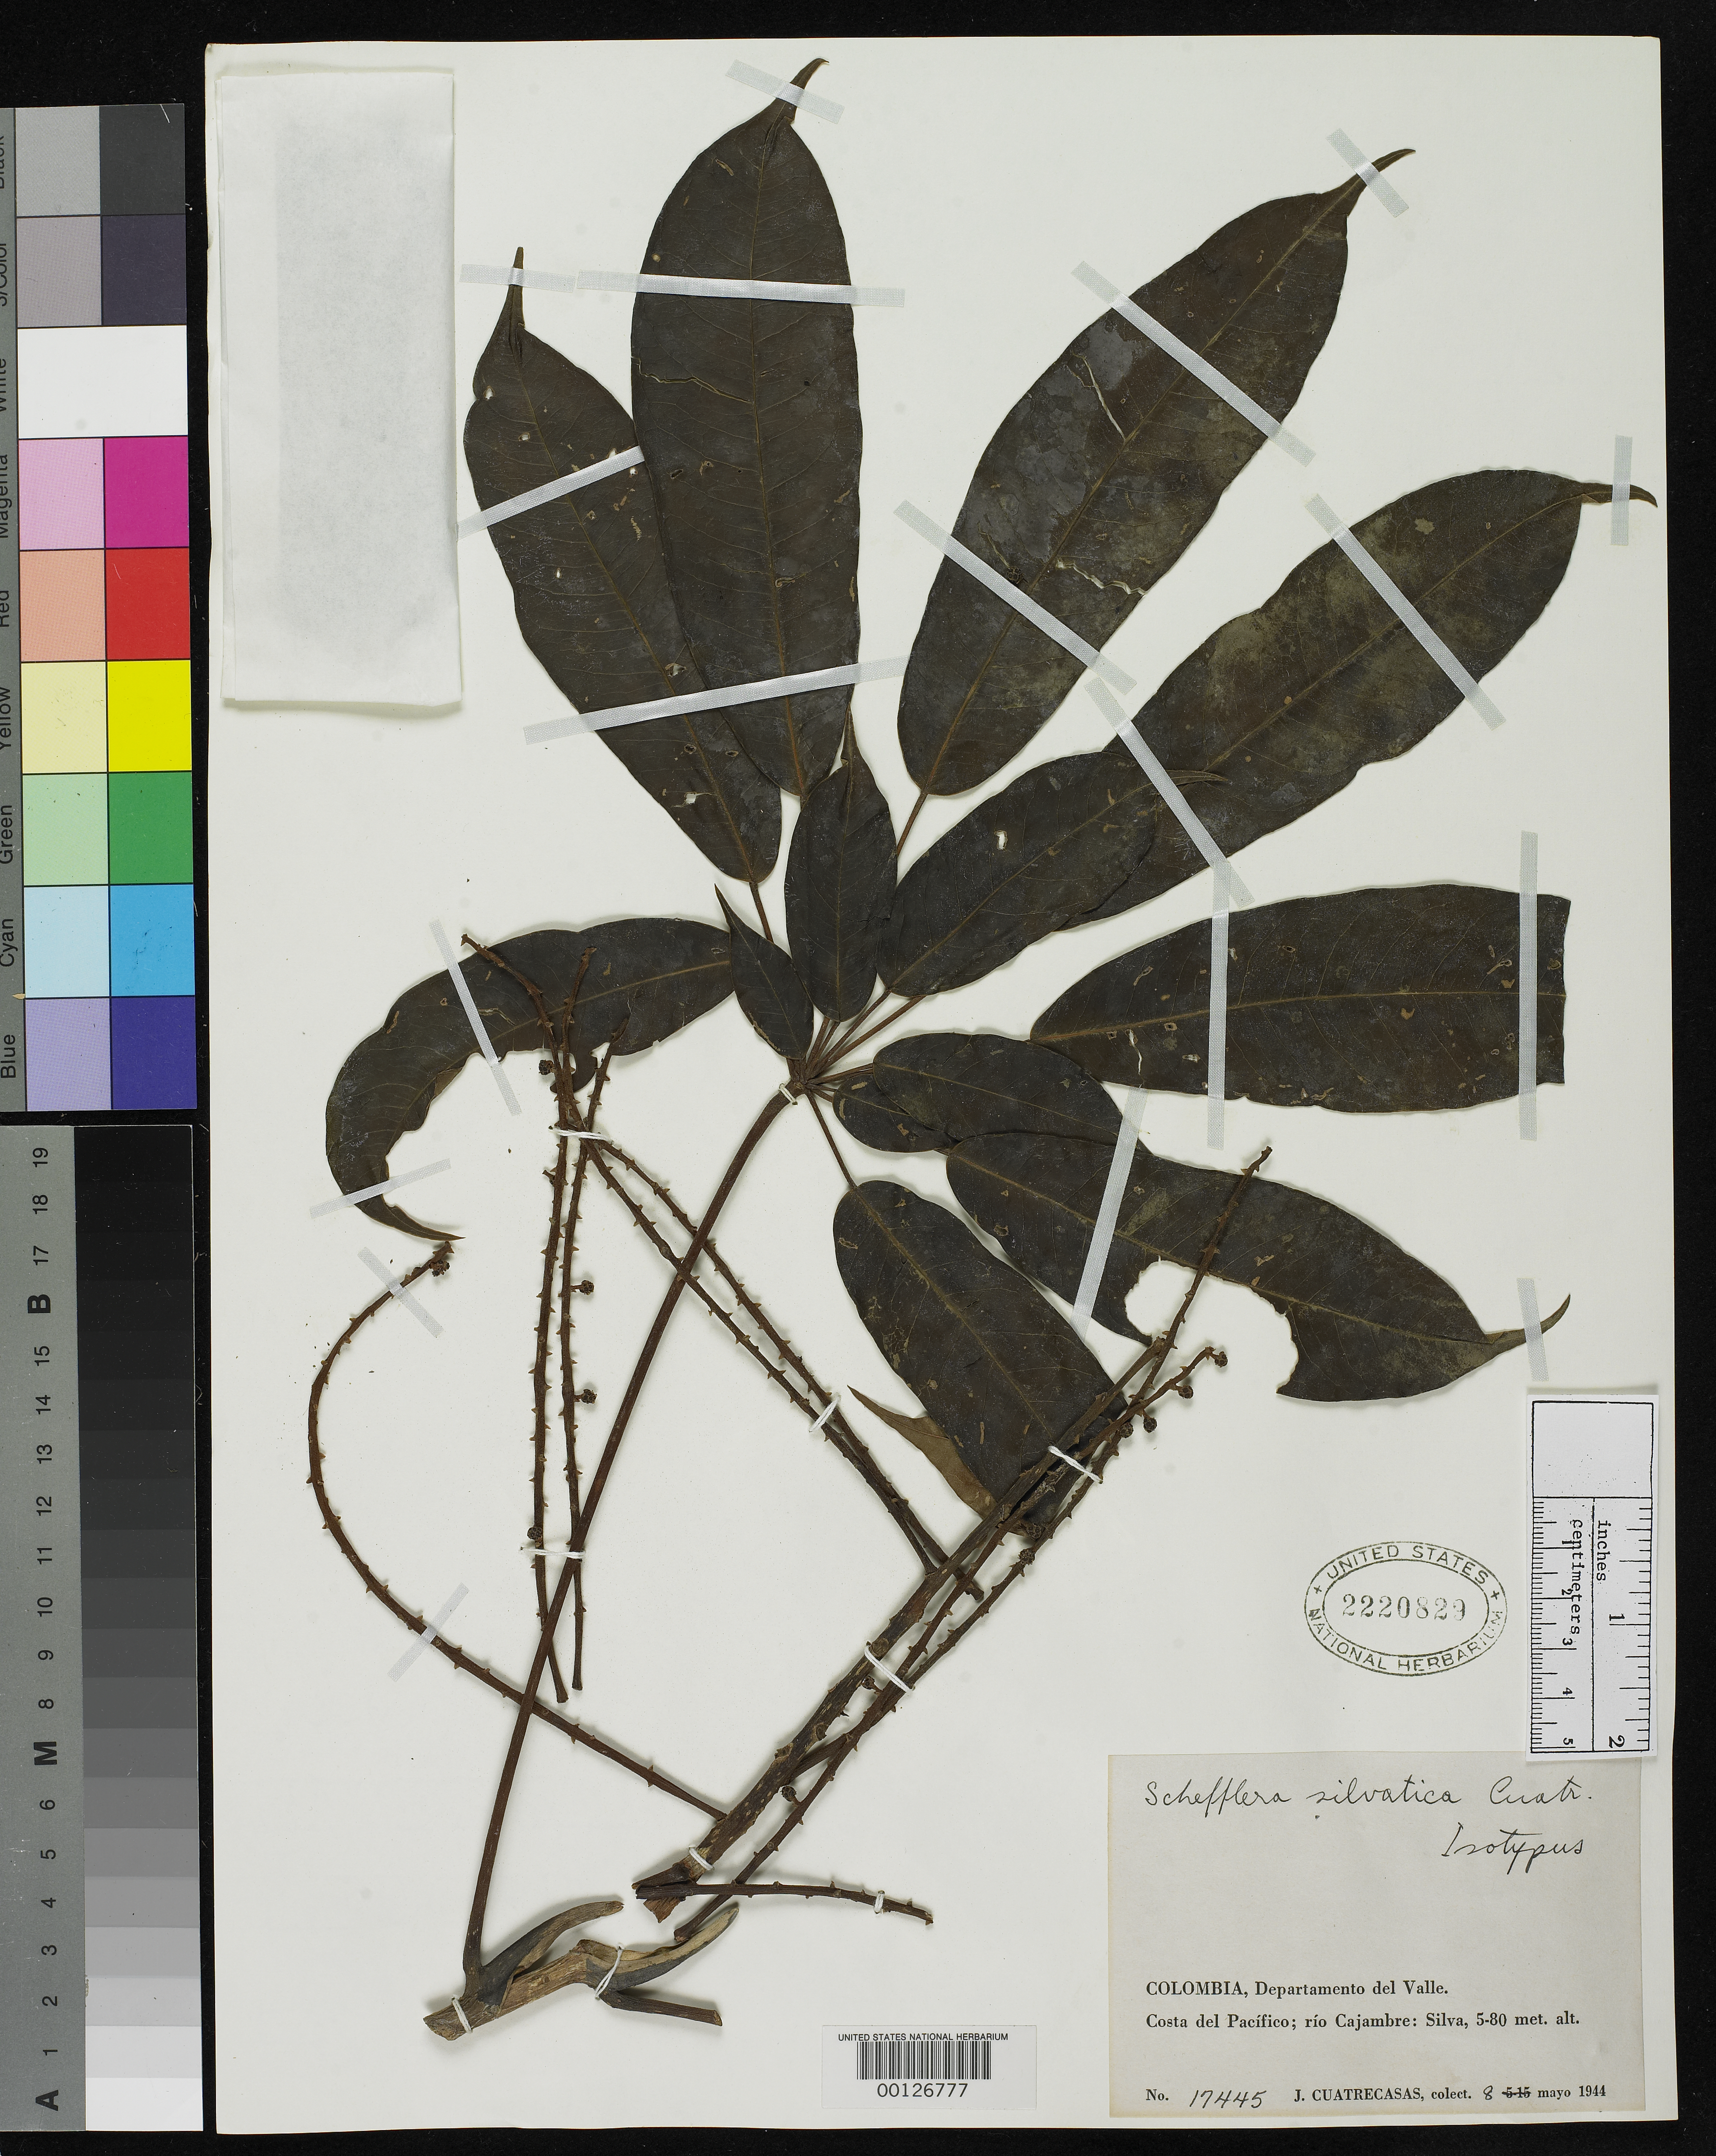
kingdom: Plantae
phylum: Tracheophyta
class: Magnoliopsida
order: Apiales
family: Araliaceae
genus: Schefflera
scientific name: Schefflera silvatica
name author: Cuatrec.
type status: Isotype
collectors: J. Cuatrecasas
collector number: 17445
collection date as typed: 08 May 1944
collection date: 1944-05-08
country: Colombia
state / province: Valle del Cauca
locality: Costa del Pacifico, Rio Cajambre, Silva.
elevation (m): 10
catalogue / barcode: US 2220829